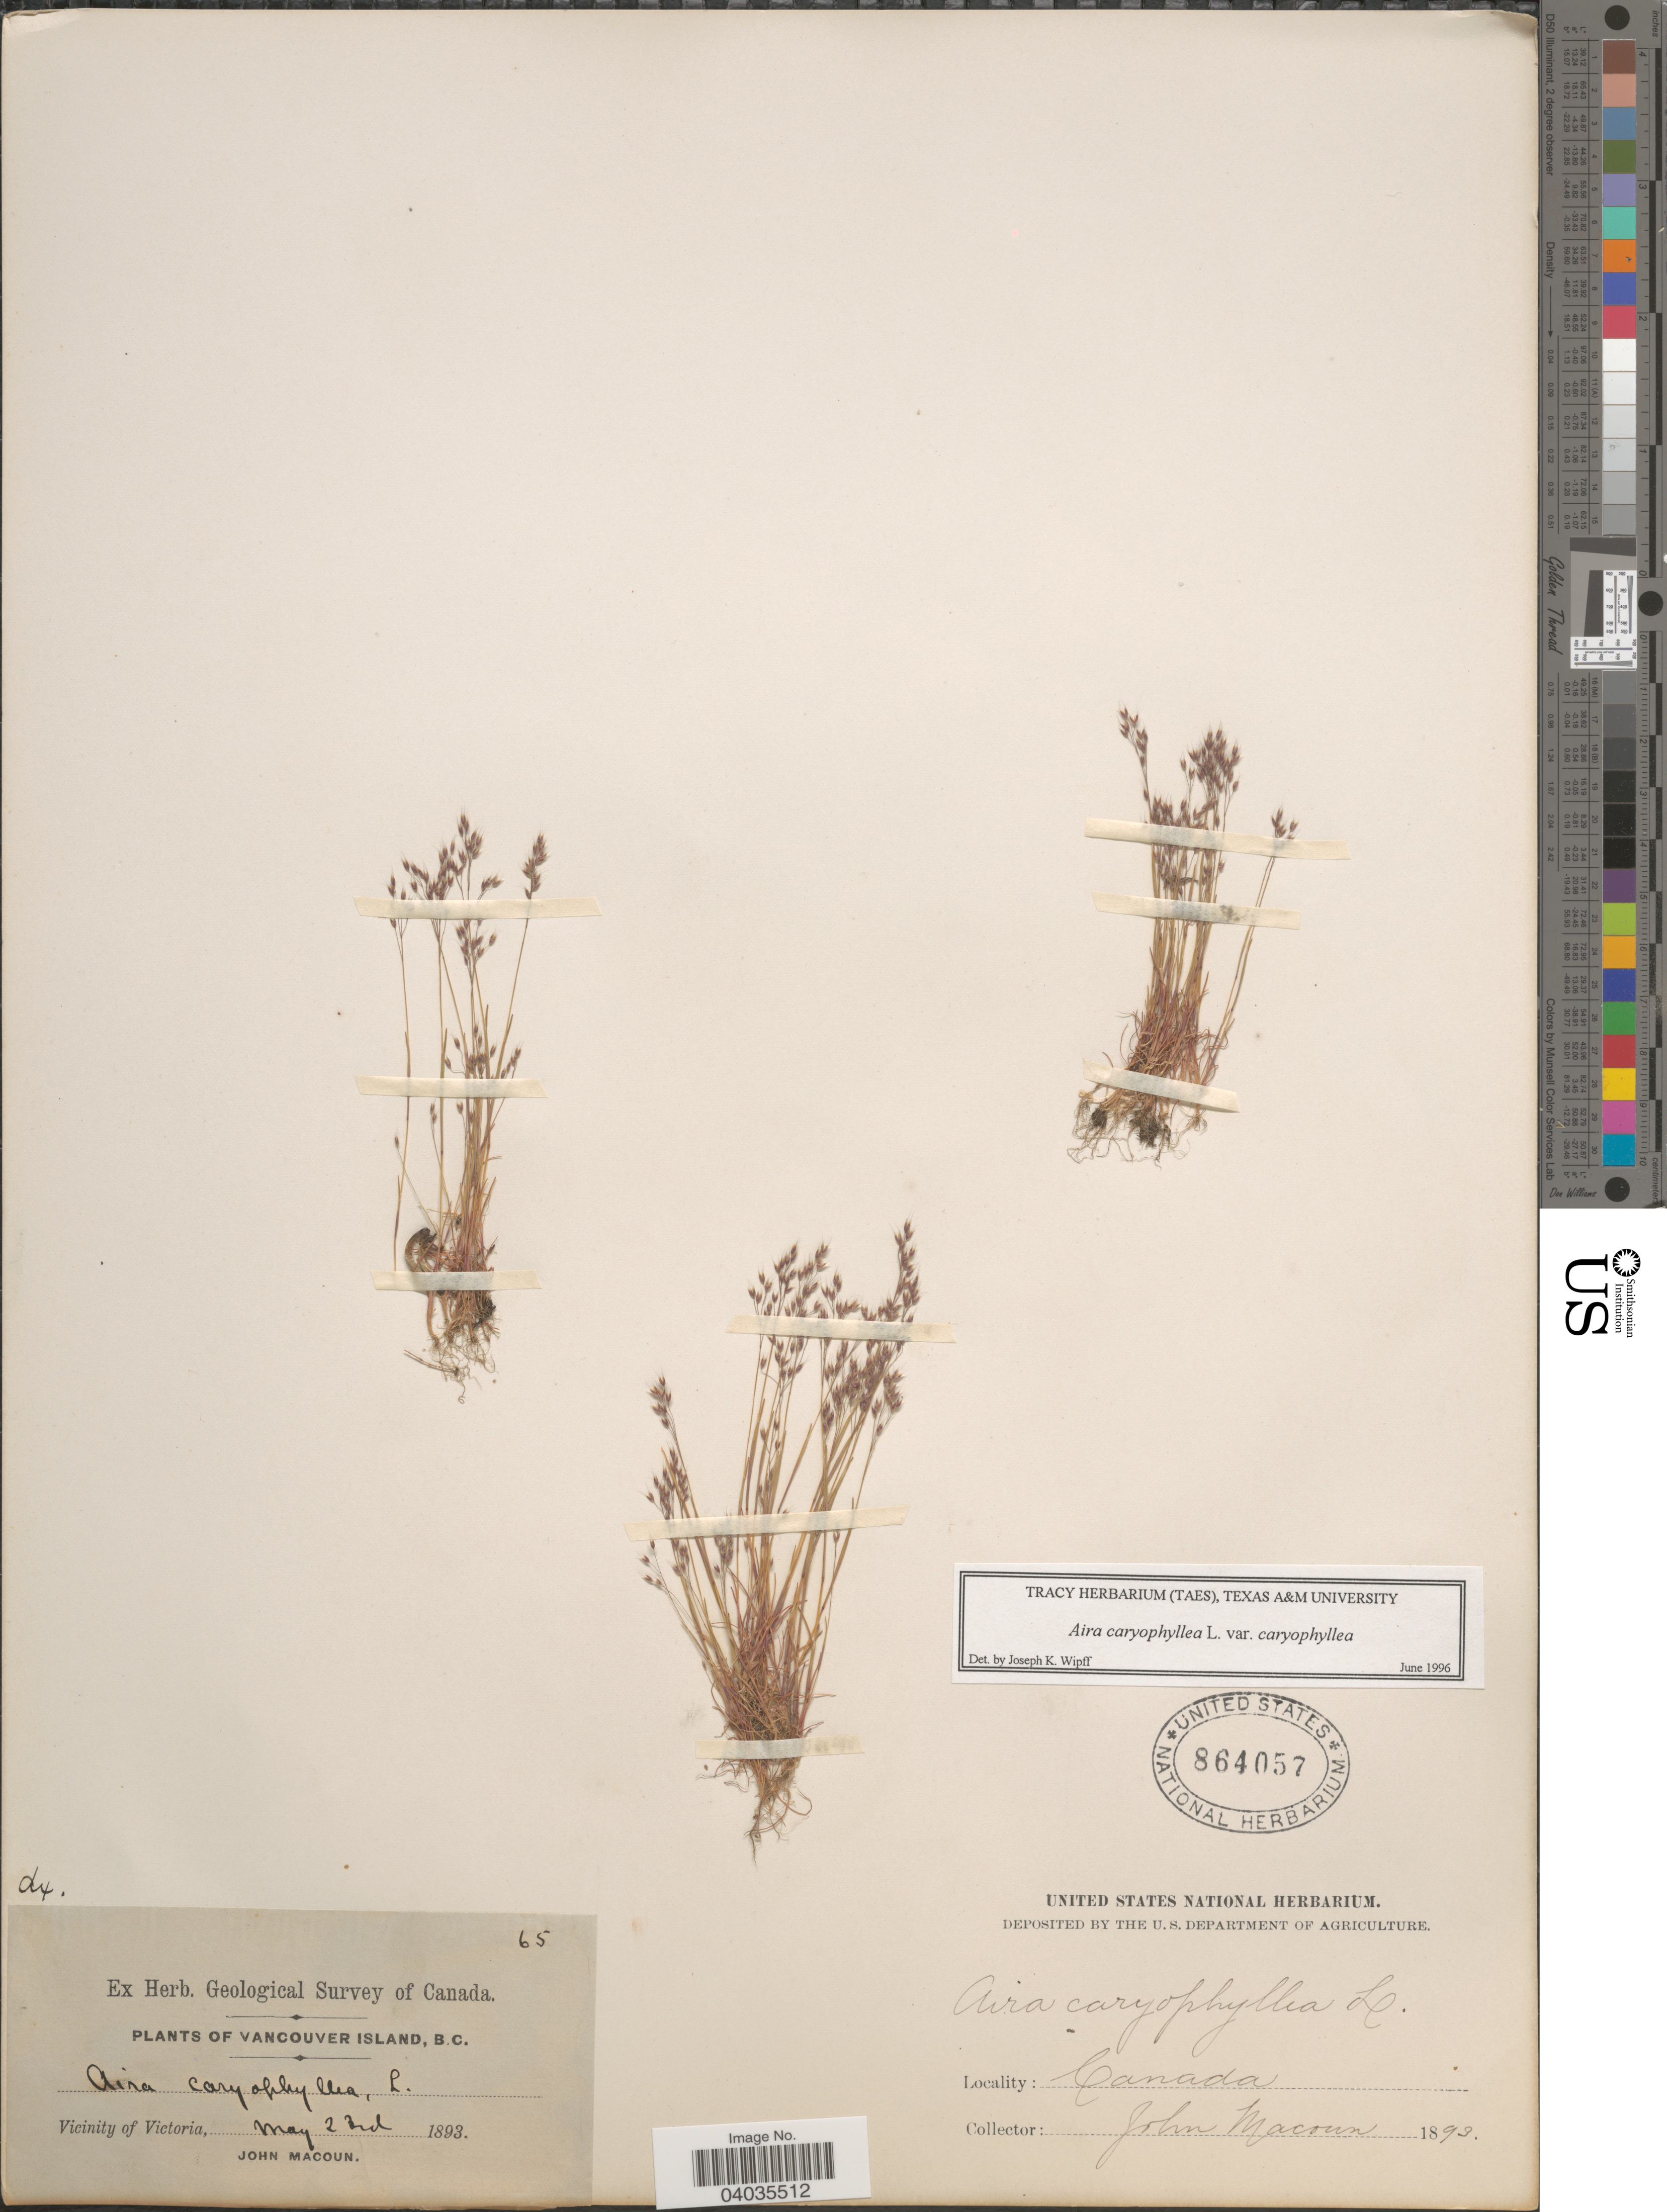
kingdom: Plantae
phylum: Tracheophyta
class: Liliopsida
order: Poales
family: Poaceae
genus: Aira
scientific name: Aira caryophyllea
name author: L.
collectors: J. Macoun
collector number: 65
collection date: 1893-05-23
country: Canada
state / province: British Columbia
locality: Vancouver Island. Vicinity of Victoria.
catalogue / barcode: US 864057